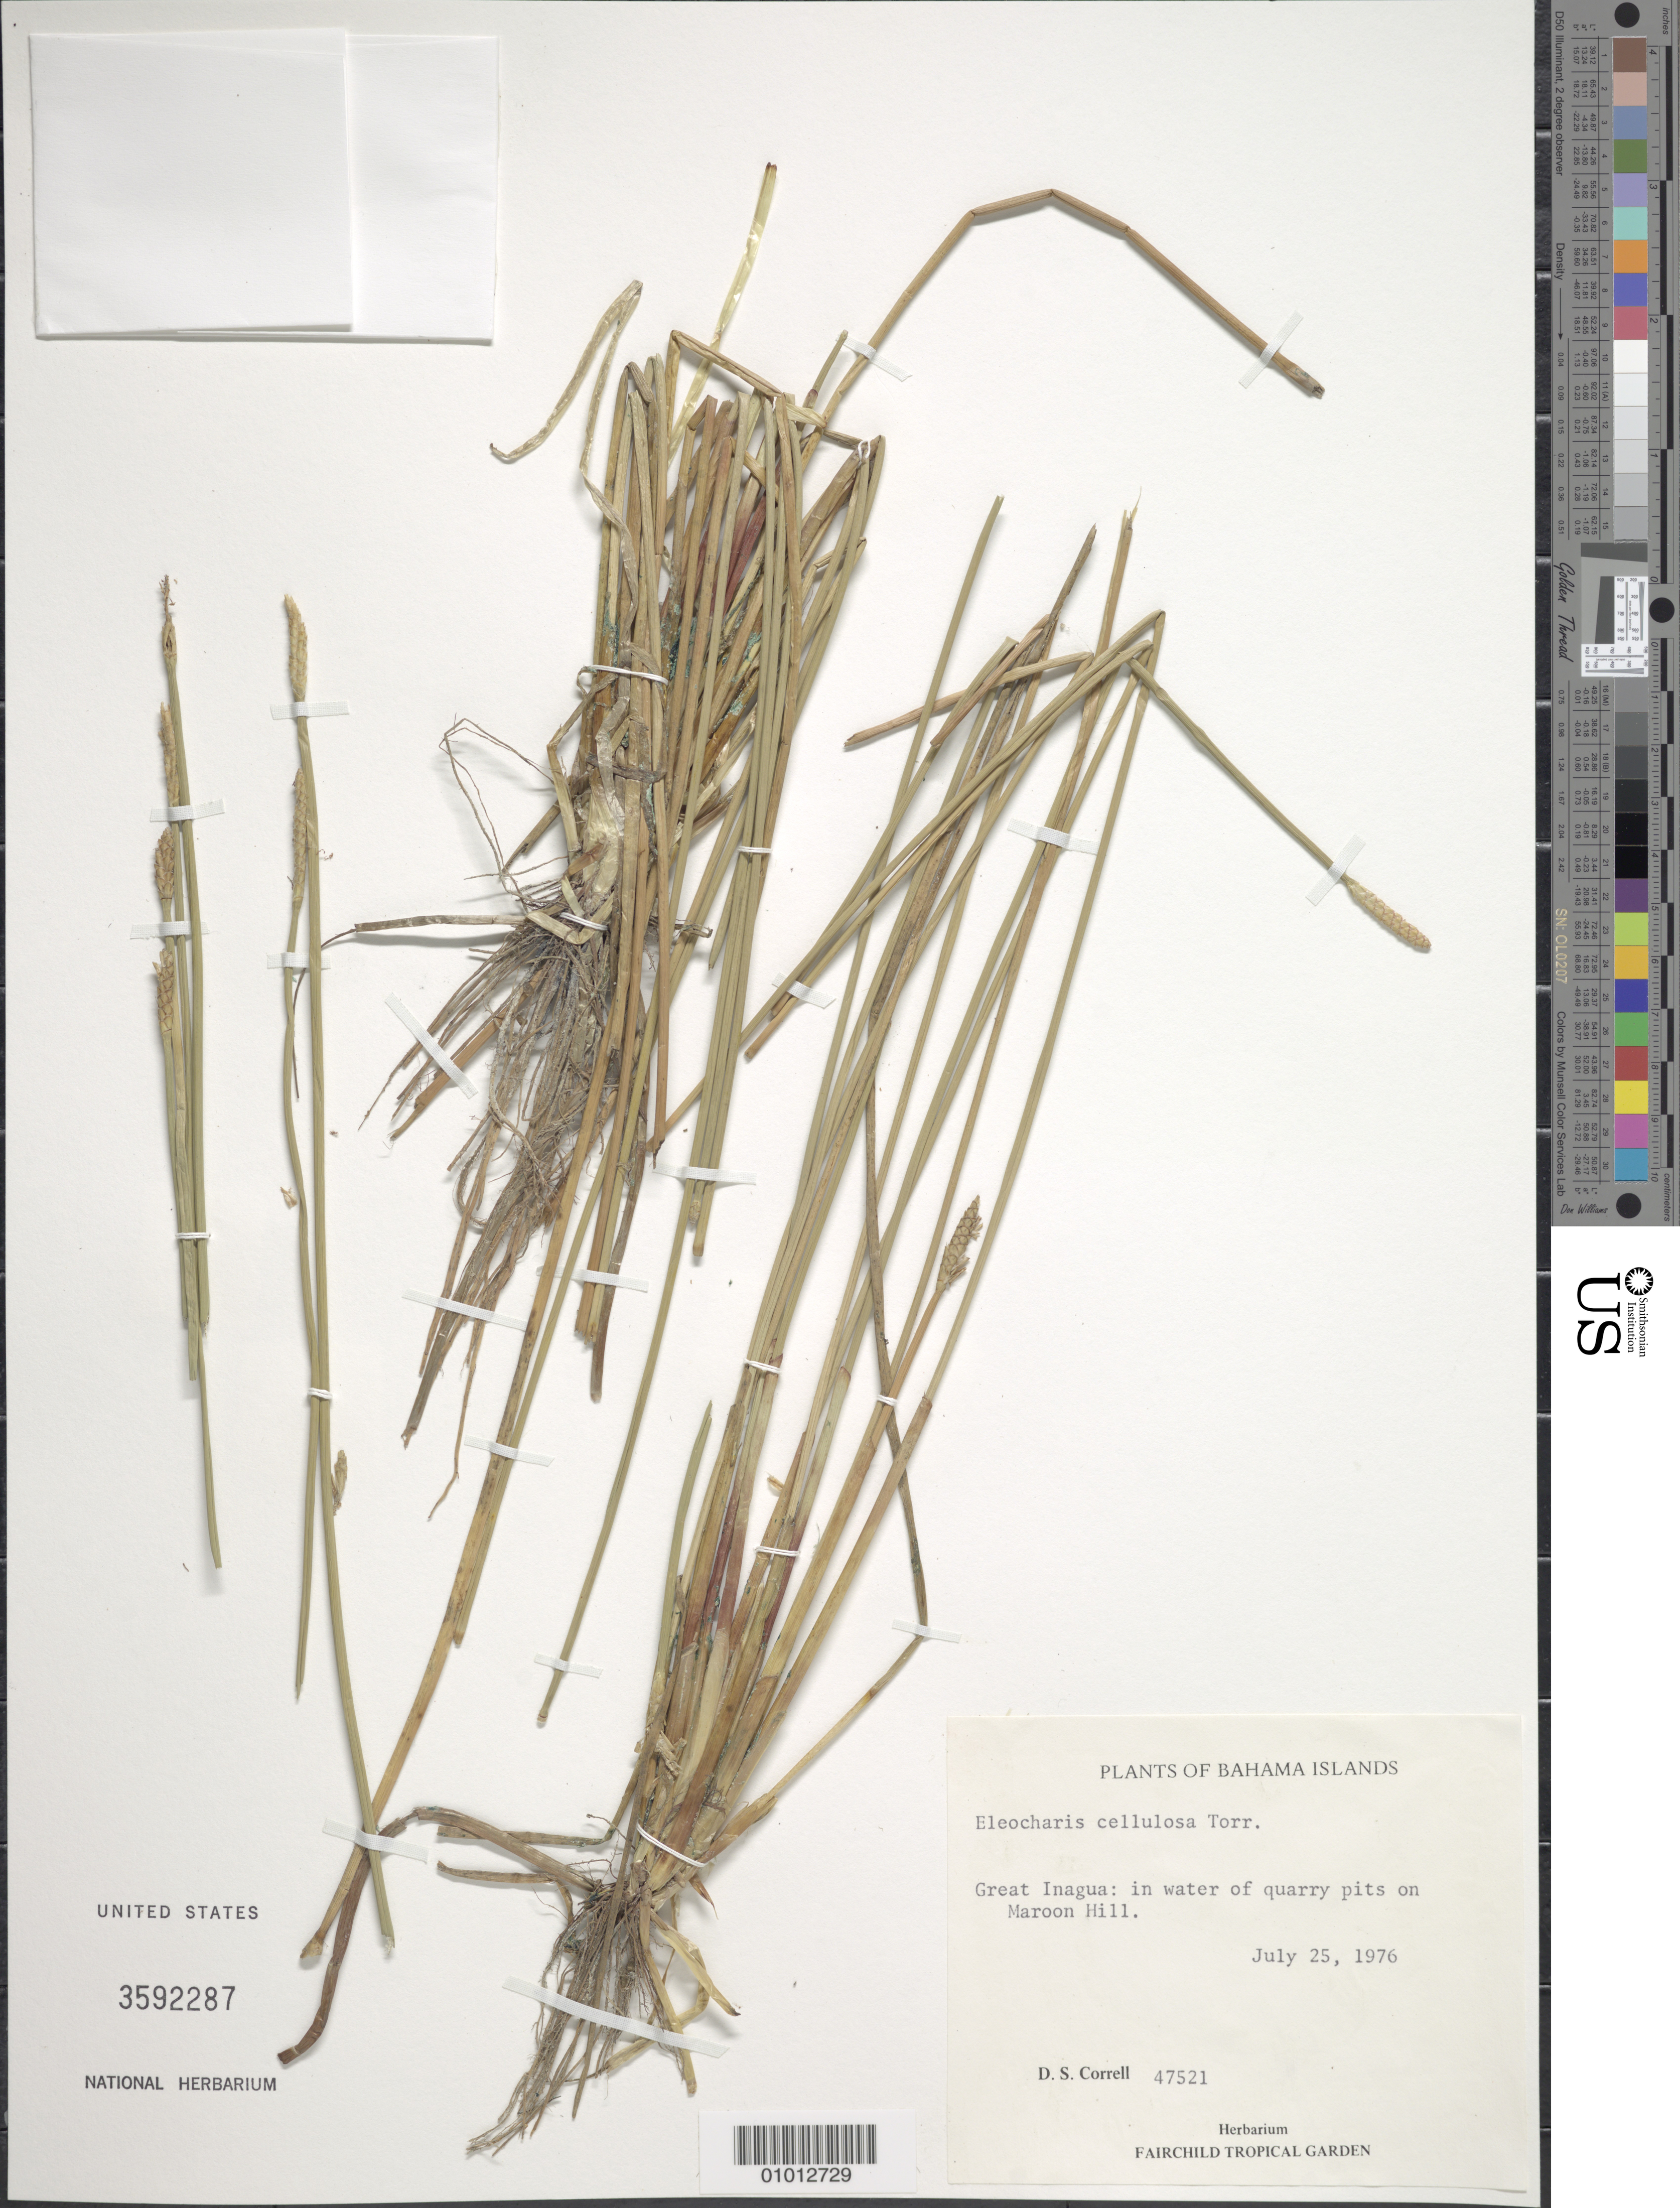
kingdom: Plantae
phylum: Tracheophyta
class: Liliopsida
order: Poales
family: Cyperaceae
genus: Eleocharis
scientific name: Eleocharis cellulosa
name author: Torr.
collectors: D. S. Correll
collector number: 47521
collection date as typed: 25 Jul 1976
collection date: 1976-07-25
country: Bahamas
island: Great Inagua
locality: Maroon Hill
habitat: In water of quarry pits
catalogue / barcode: US 3592287